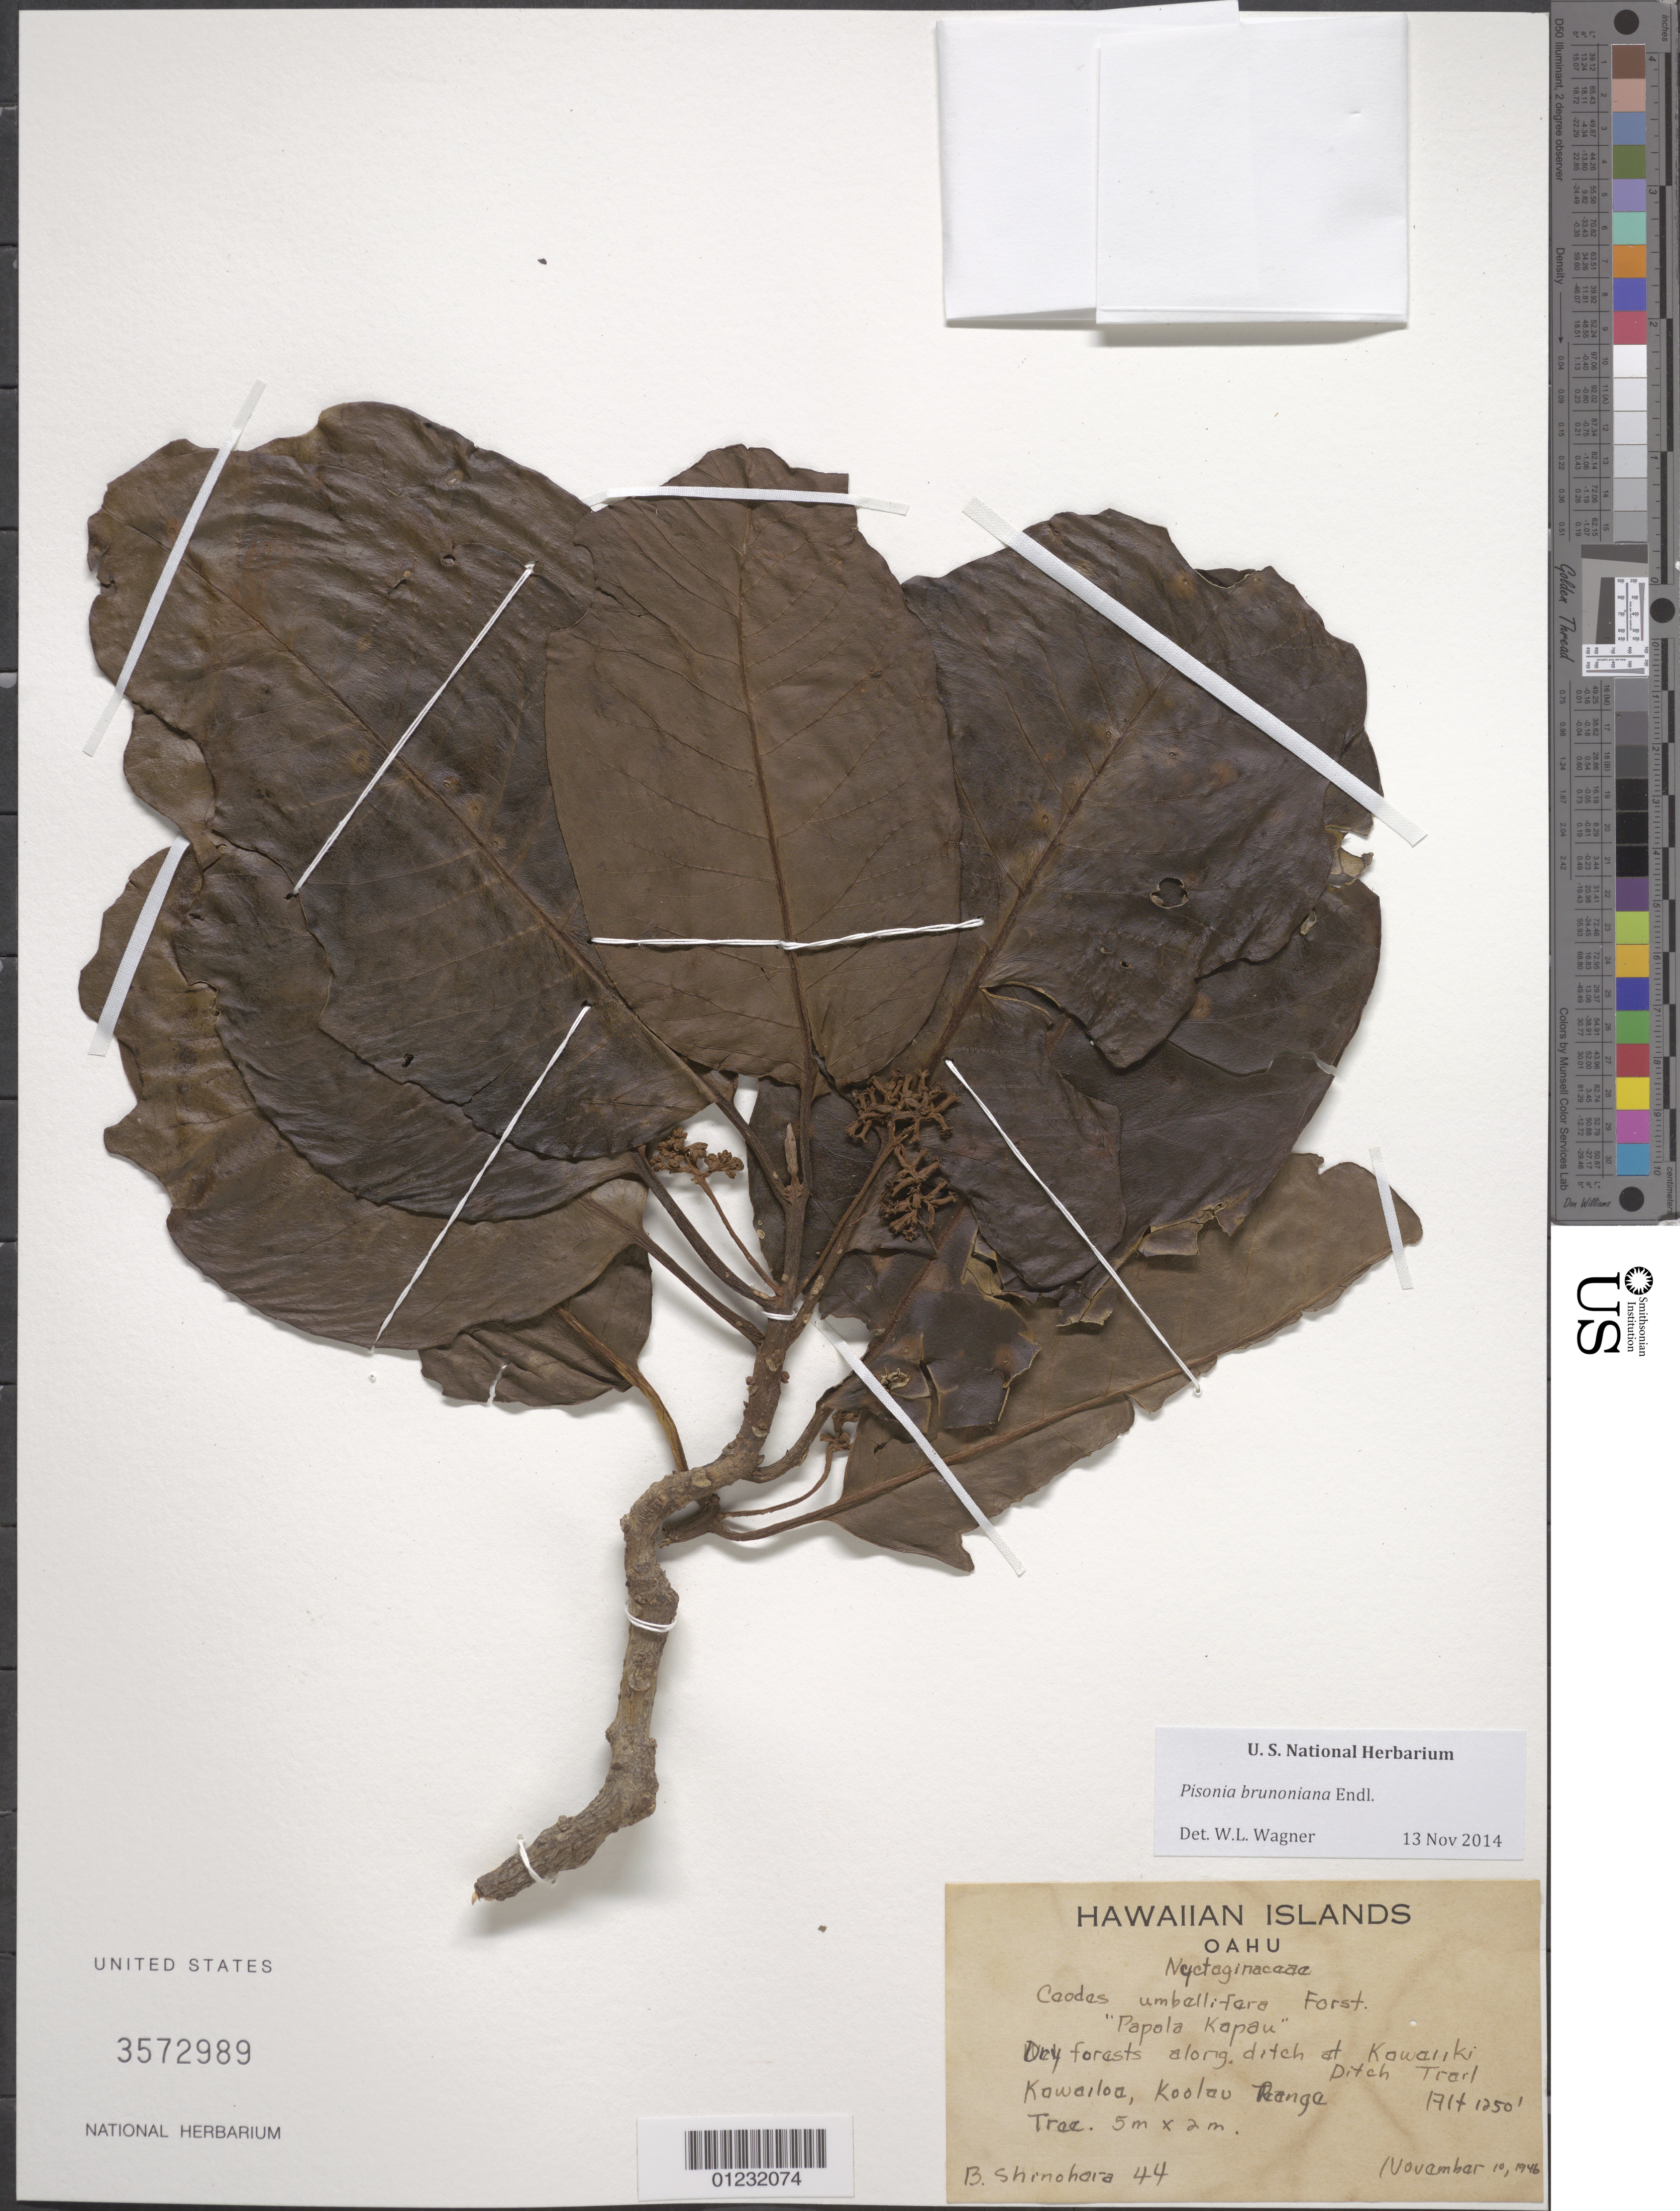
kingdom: Plantae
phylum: Tracheophyta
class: Magnoliopsida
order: Caryophyllales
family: Nyctaginaceae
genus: Ceodes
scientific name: Ceodes brunoniana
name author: (Endl.) Skottsb.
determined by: Wagner, W. L., (BOT), Smithsonian Institution - National Museum of Natural History (UNITED STATES)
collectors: B. Shinohara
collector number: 44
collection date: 1946-11-10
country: United States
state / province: Hawaii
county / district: Honolulu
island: Oahu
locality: Along Kawaiiki Ditch Trail, Kawailoa, Koolau Range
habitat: Dry forest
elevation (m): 381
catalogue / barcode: US 3572989